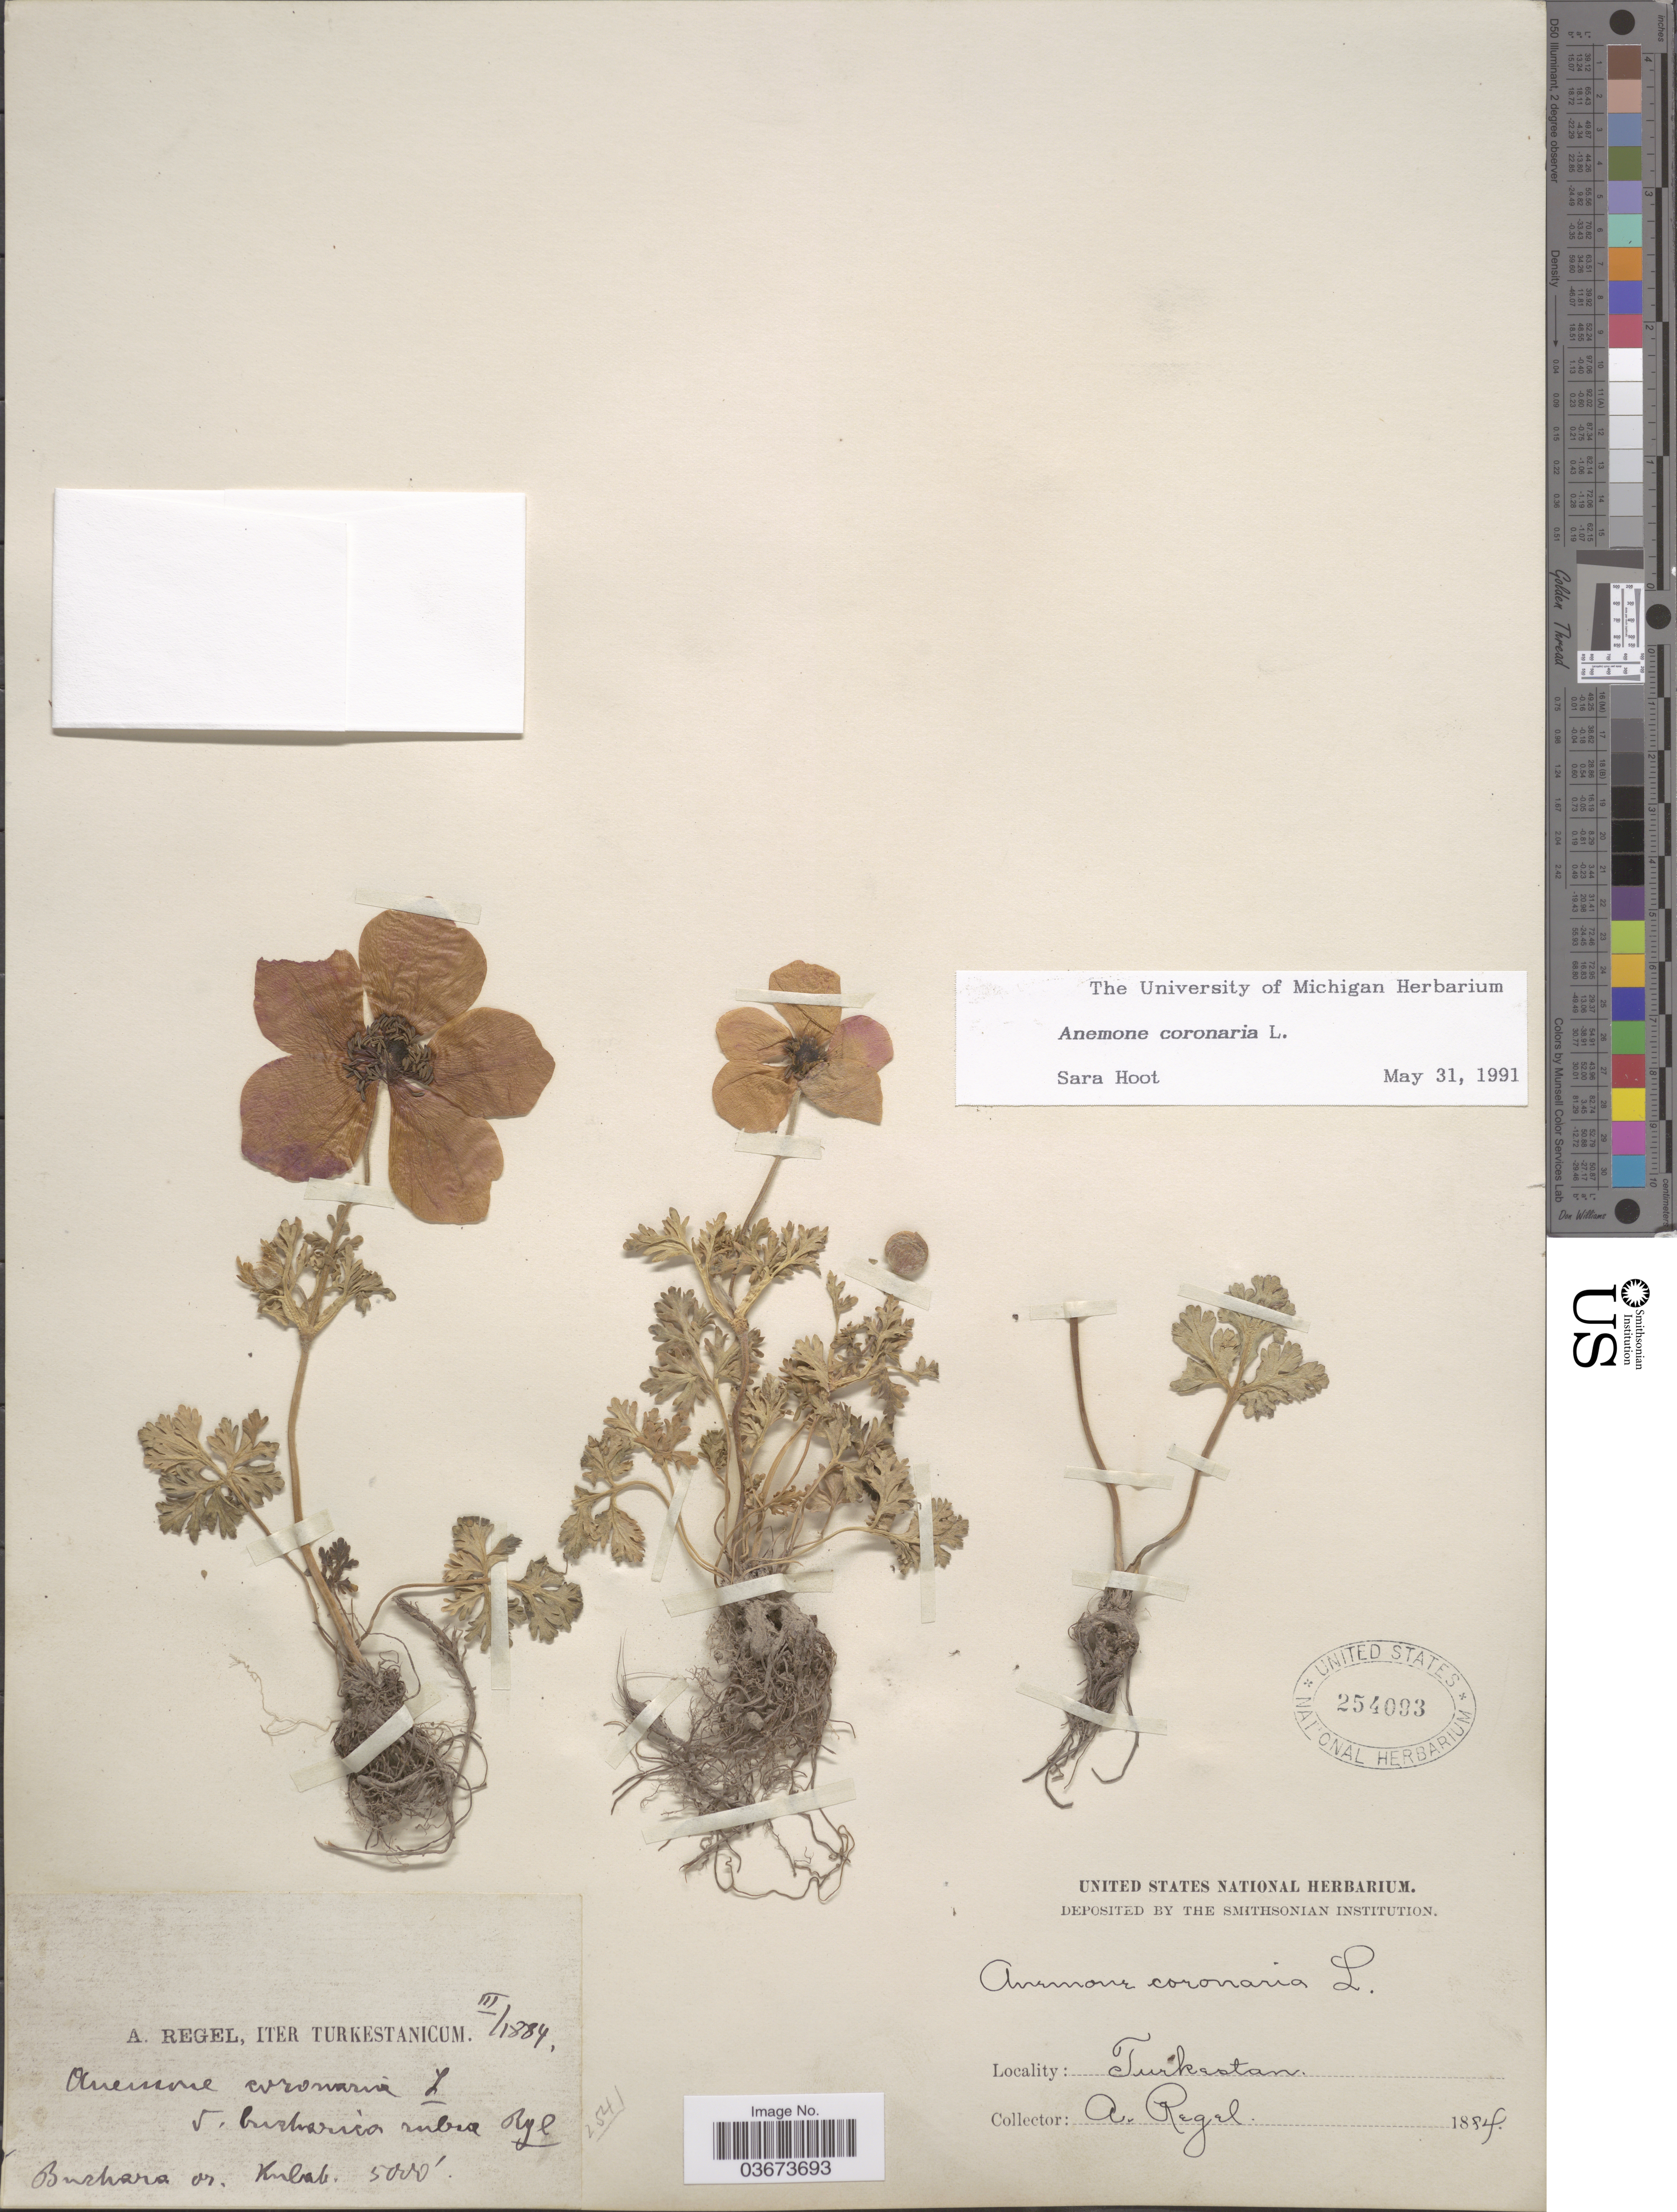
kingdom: Plantae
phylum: Tracheophyta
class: Magnoliopsida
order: Ranunculales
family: Ranunculaceae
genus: Anemone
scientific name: Anemone coronaria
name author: L.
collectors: A. Regel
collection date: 1884-03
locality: Iter Turkestanicum. Buchara or. Kulab. Turkestan.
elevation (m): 1524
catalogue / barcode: US 254093